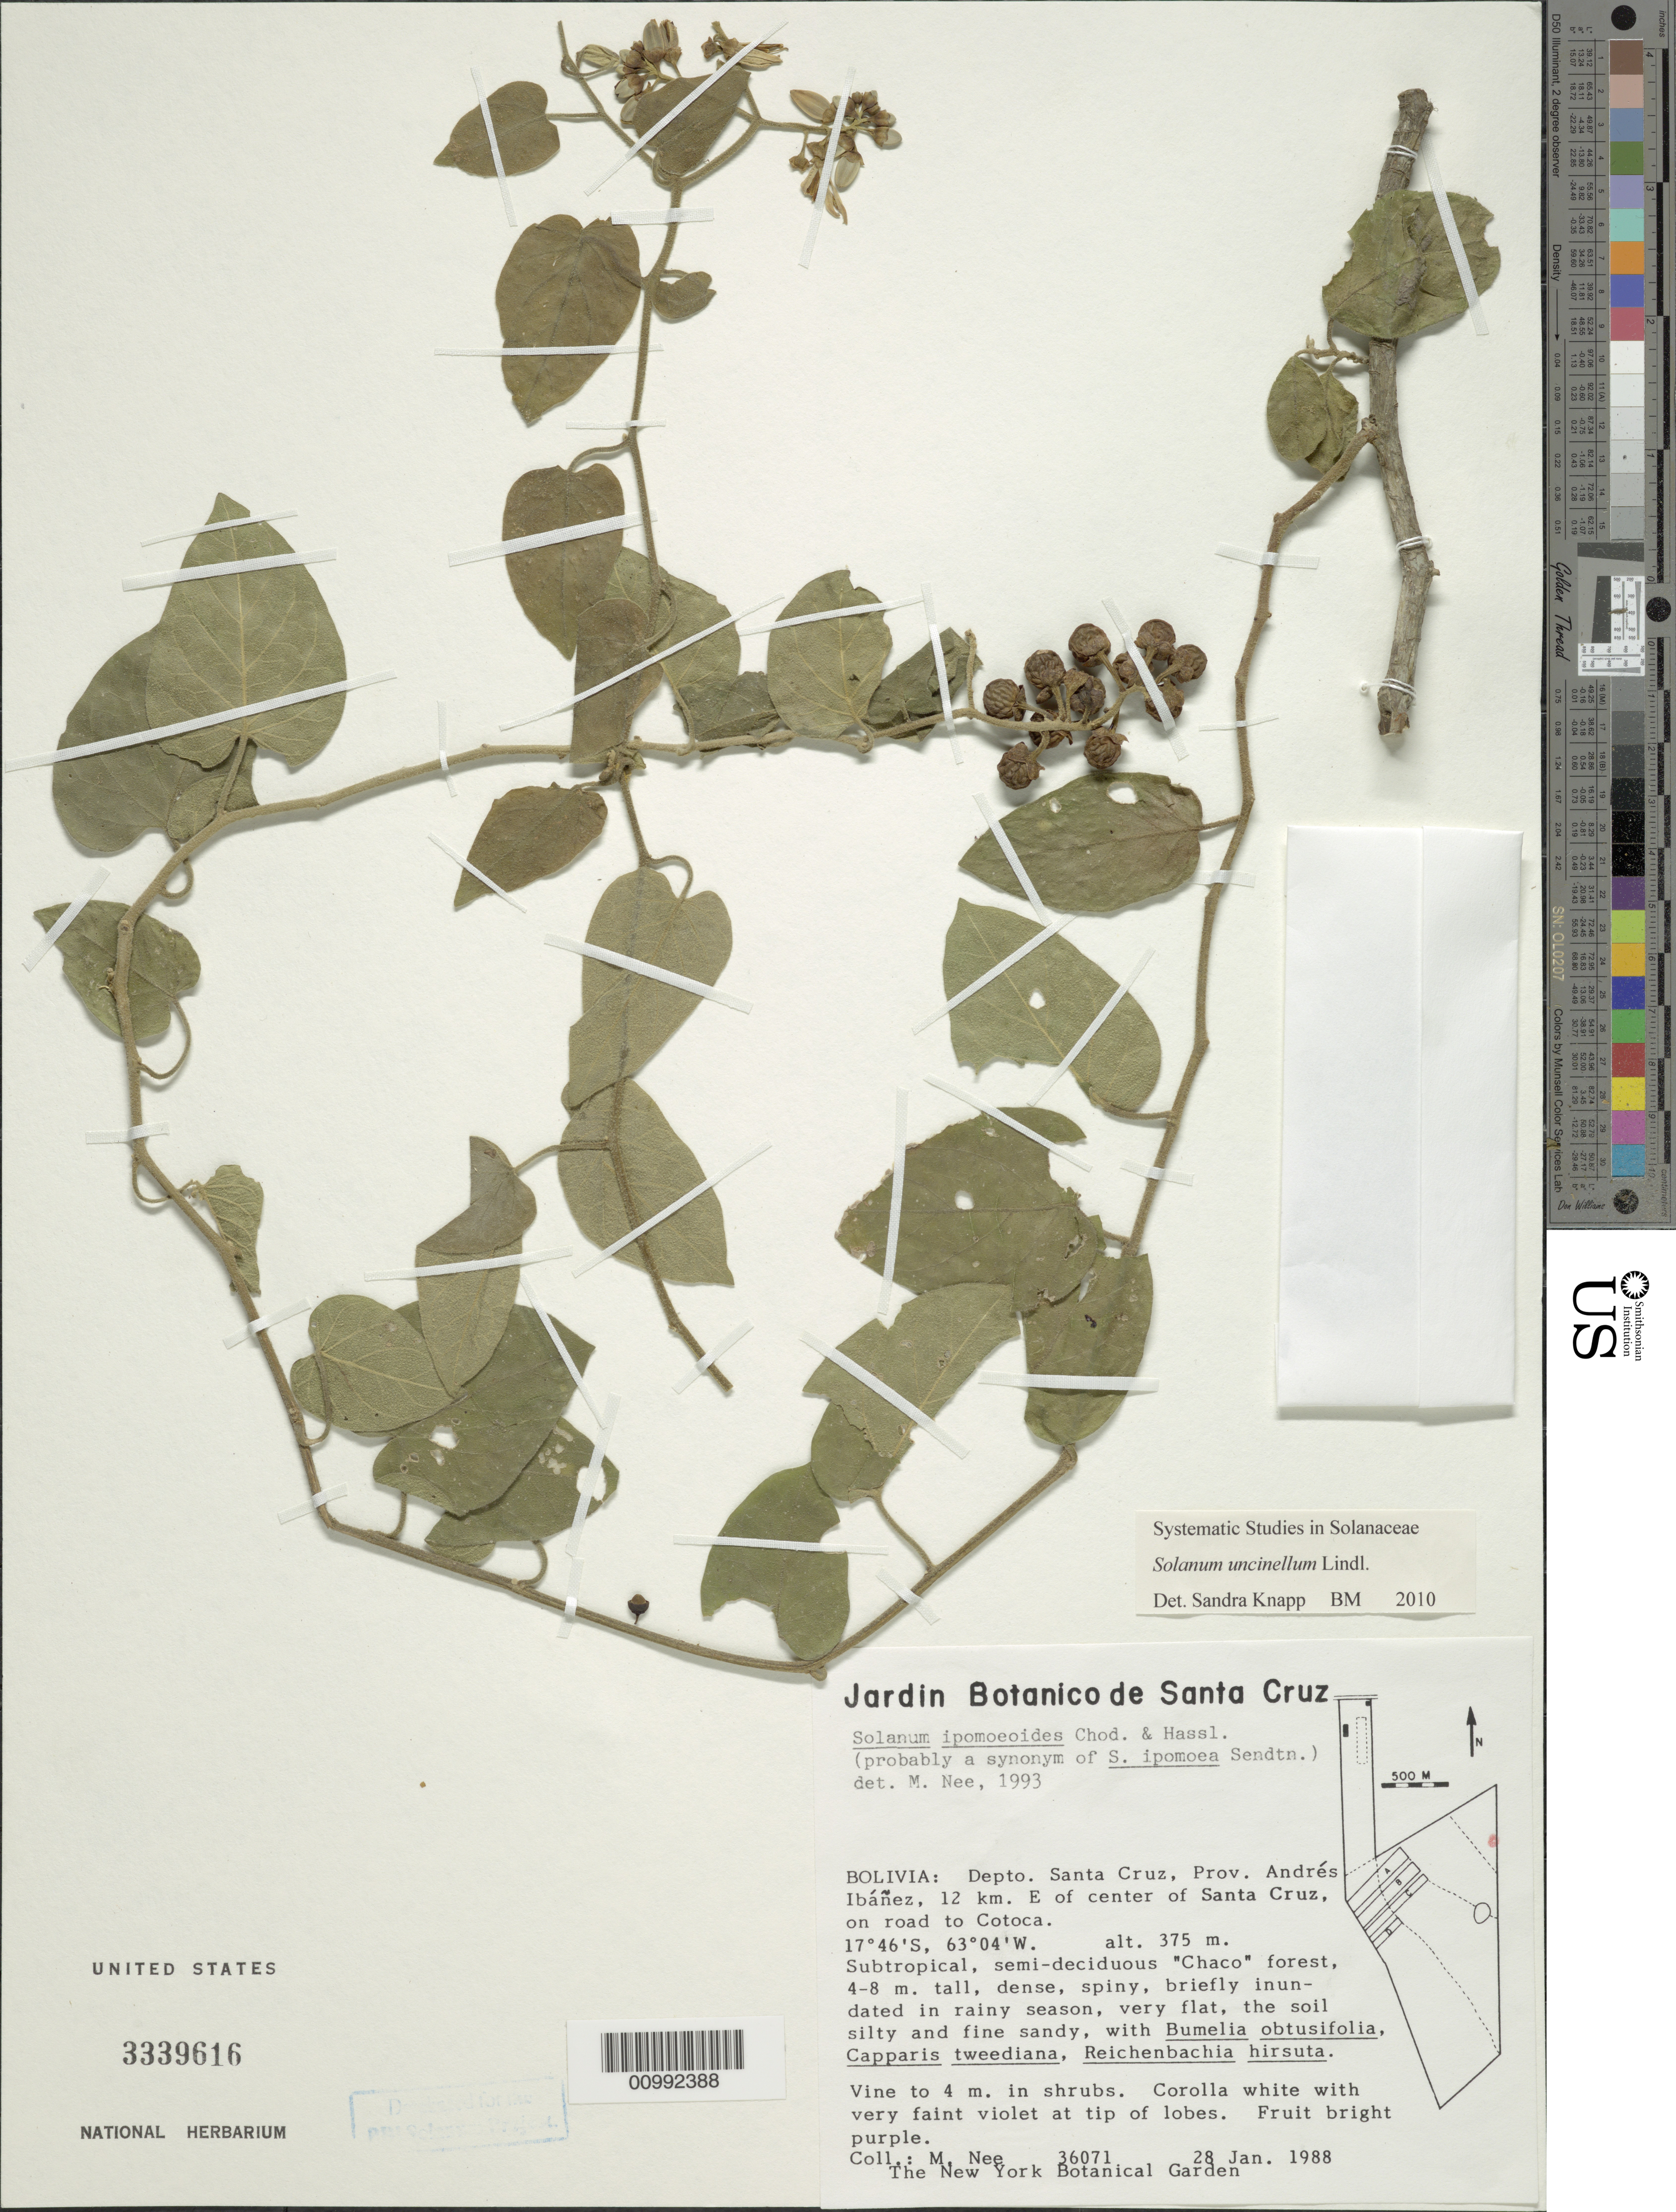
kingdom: Plantae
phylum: Tracheophyta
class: Magnoliopsida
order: Solanales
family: Solanaceae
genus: Solanum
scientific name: Solanum uncinellum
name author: Lindl.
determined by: Knapp, S. D.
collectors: M. Nee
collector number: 36071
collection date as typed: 28 Jan 1988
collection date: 1988-01-28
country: Bolivia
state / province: Santa Cruz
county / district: Andrés Ibáñez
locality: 12 km E of center of Santa Cruz, on road to Cotoca.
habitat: sub-tropical, semi-deciduos "Chaco" forest, 4-8 m tall, dense, spiny, briefly inundated in rainy season, very flat, the soil silty and very sandy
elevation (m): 375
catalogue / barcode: US 3339616